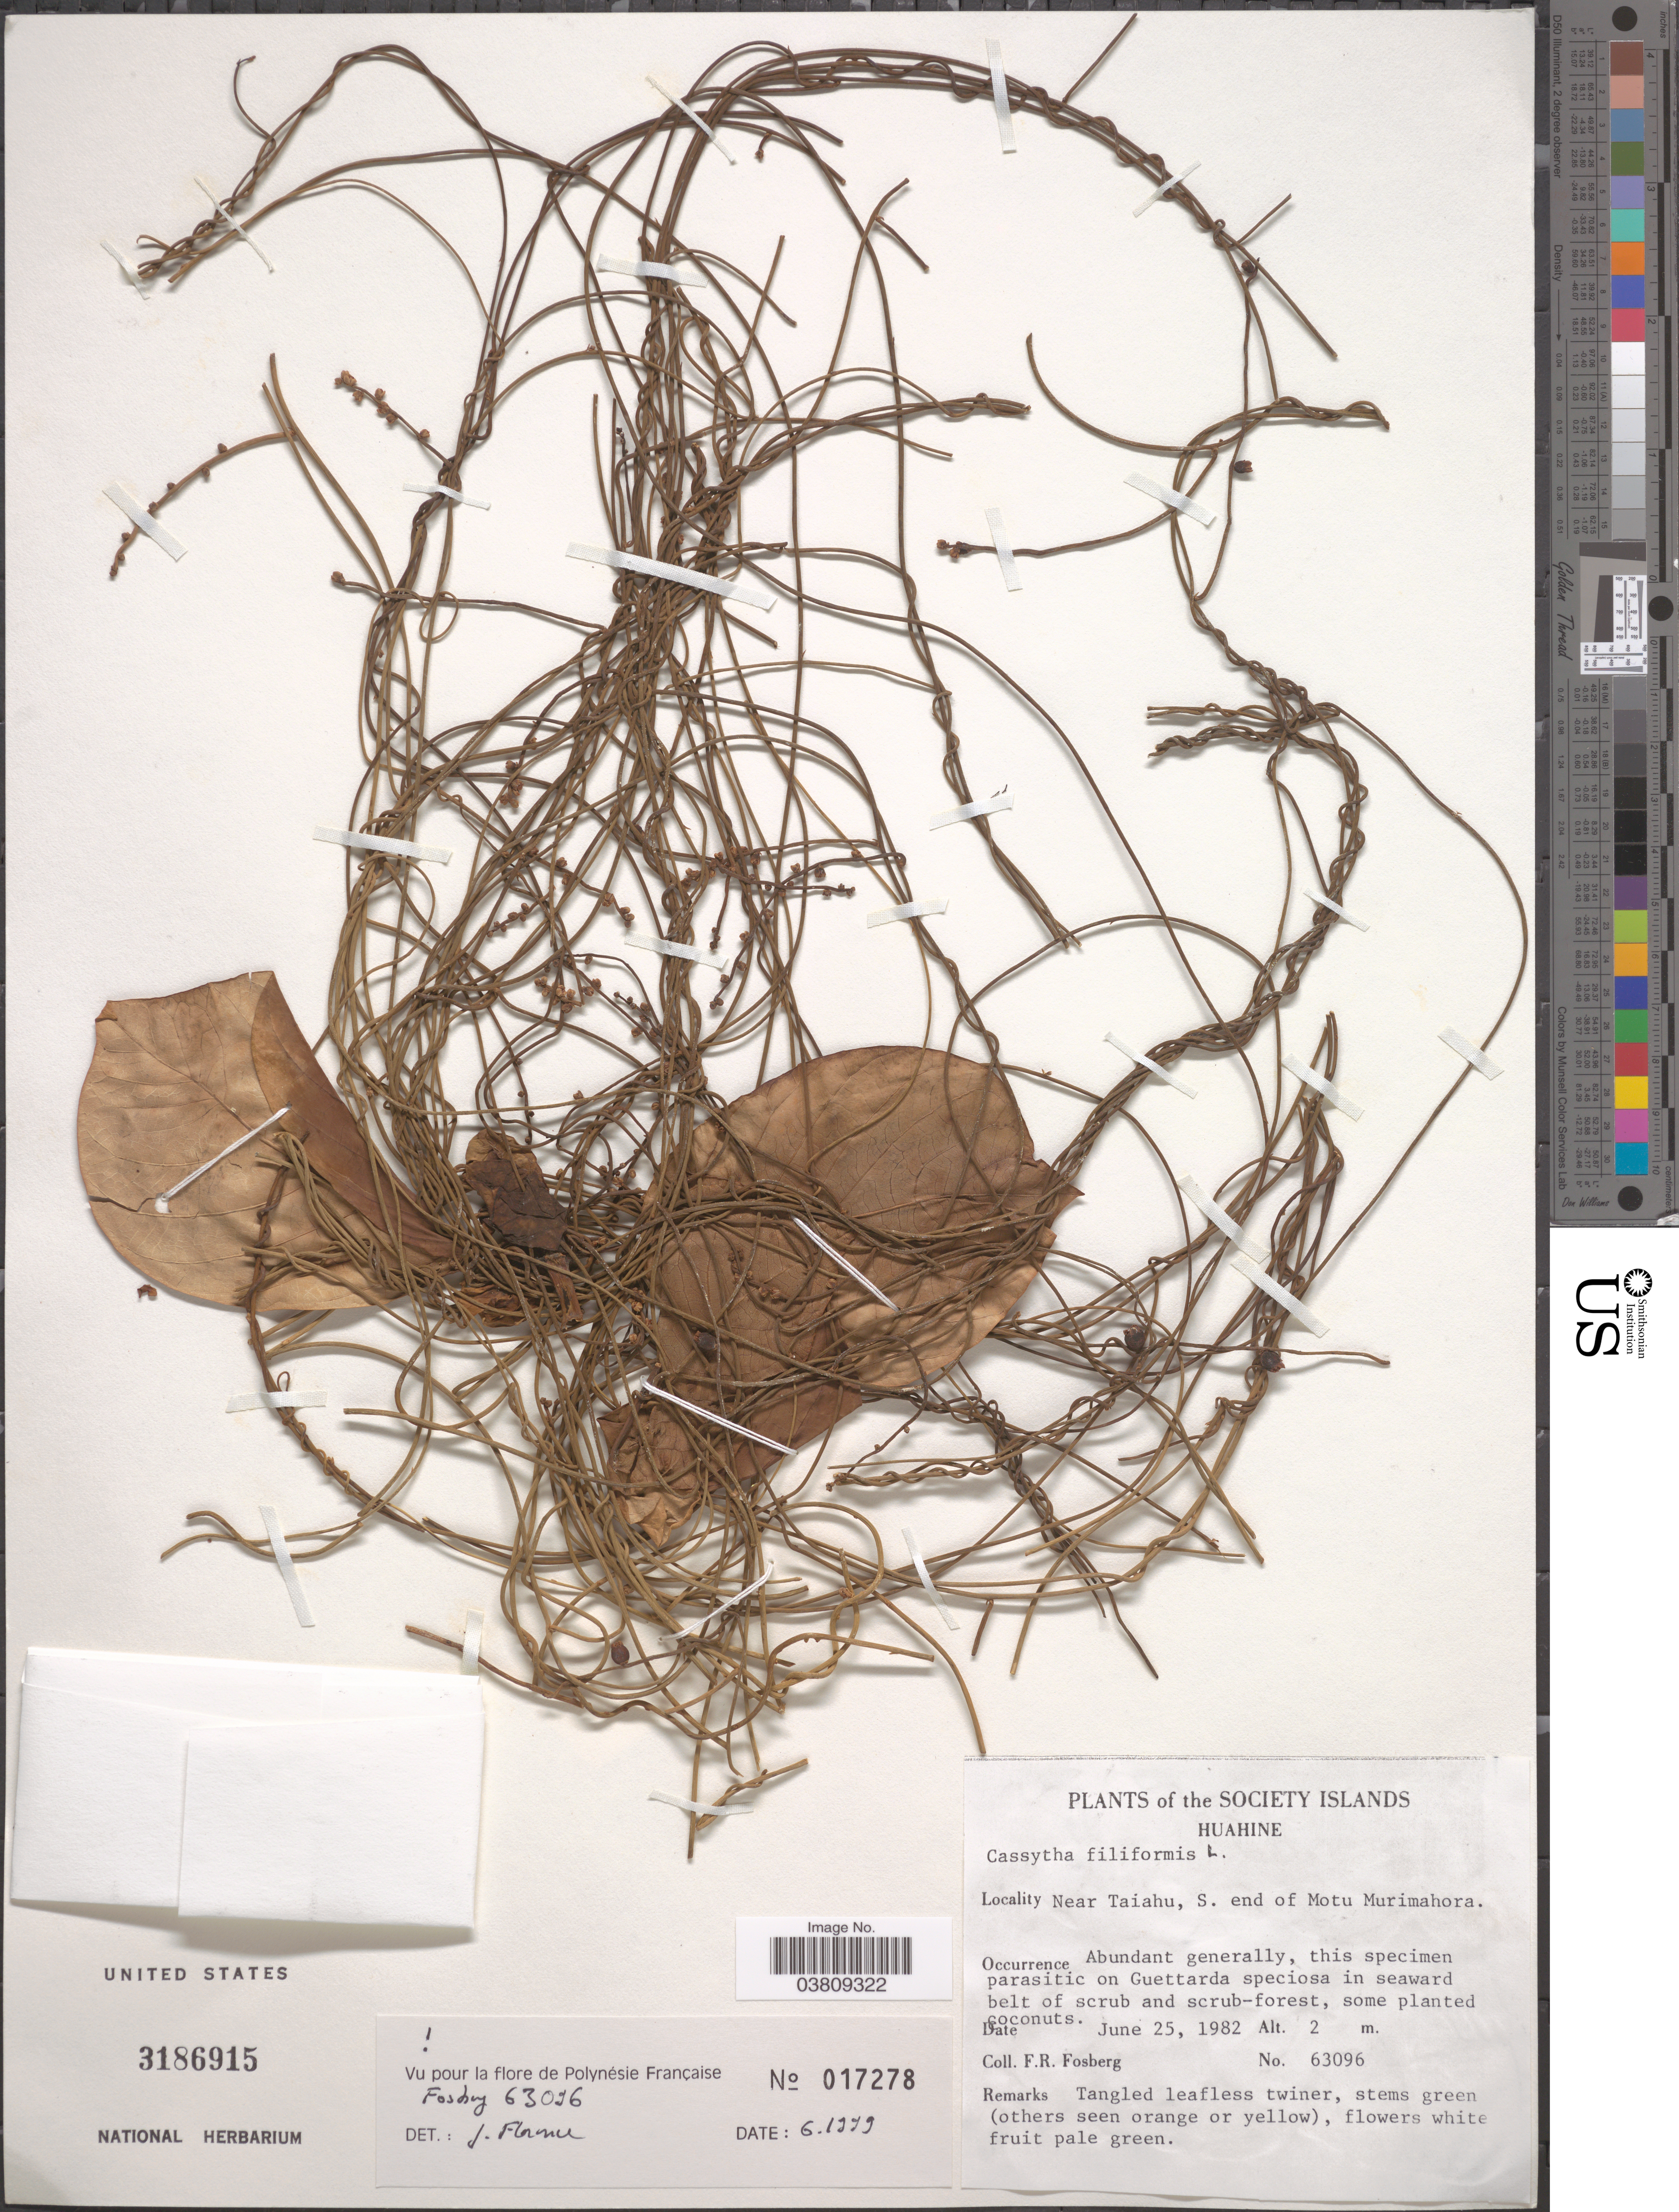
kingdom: Plantae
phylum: Tracheophyta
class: Magnoliopsida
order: Laurales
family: Lauraceae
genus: Cassytha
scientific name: Cassytha filiformis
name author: L.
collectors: F. R. Fosberg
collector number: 63096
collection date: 1982-06-25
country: French Polynesia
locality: Society Islands. Huahine. Near Taiahu, S. end of Motu Murimahora.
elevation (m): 2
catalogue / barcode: US 3186915